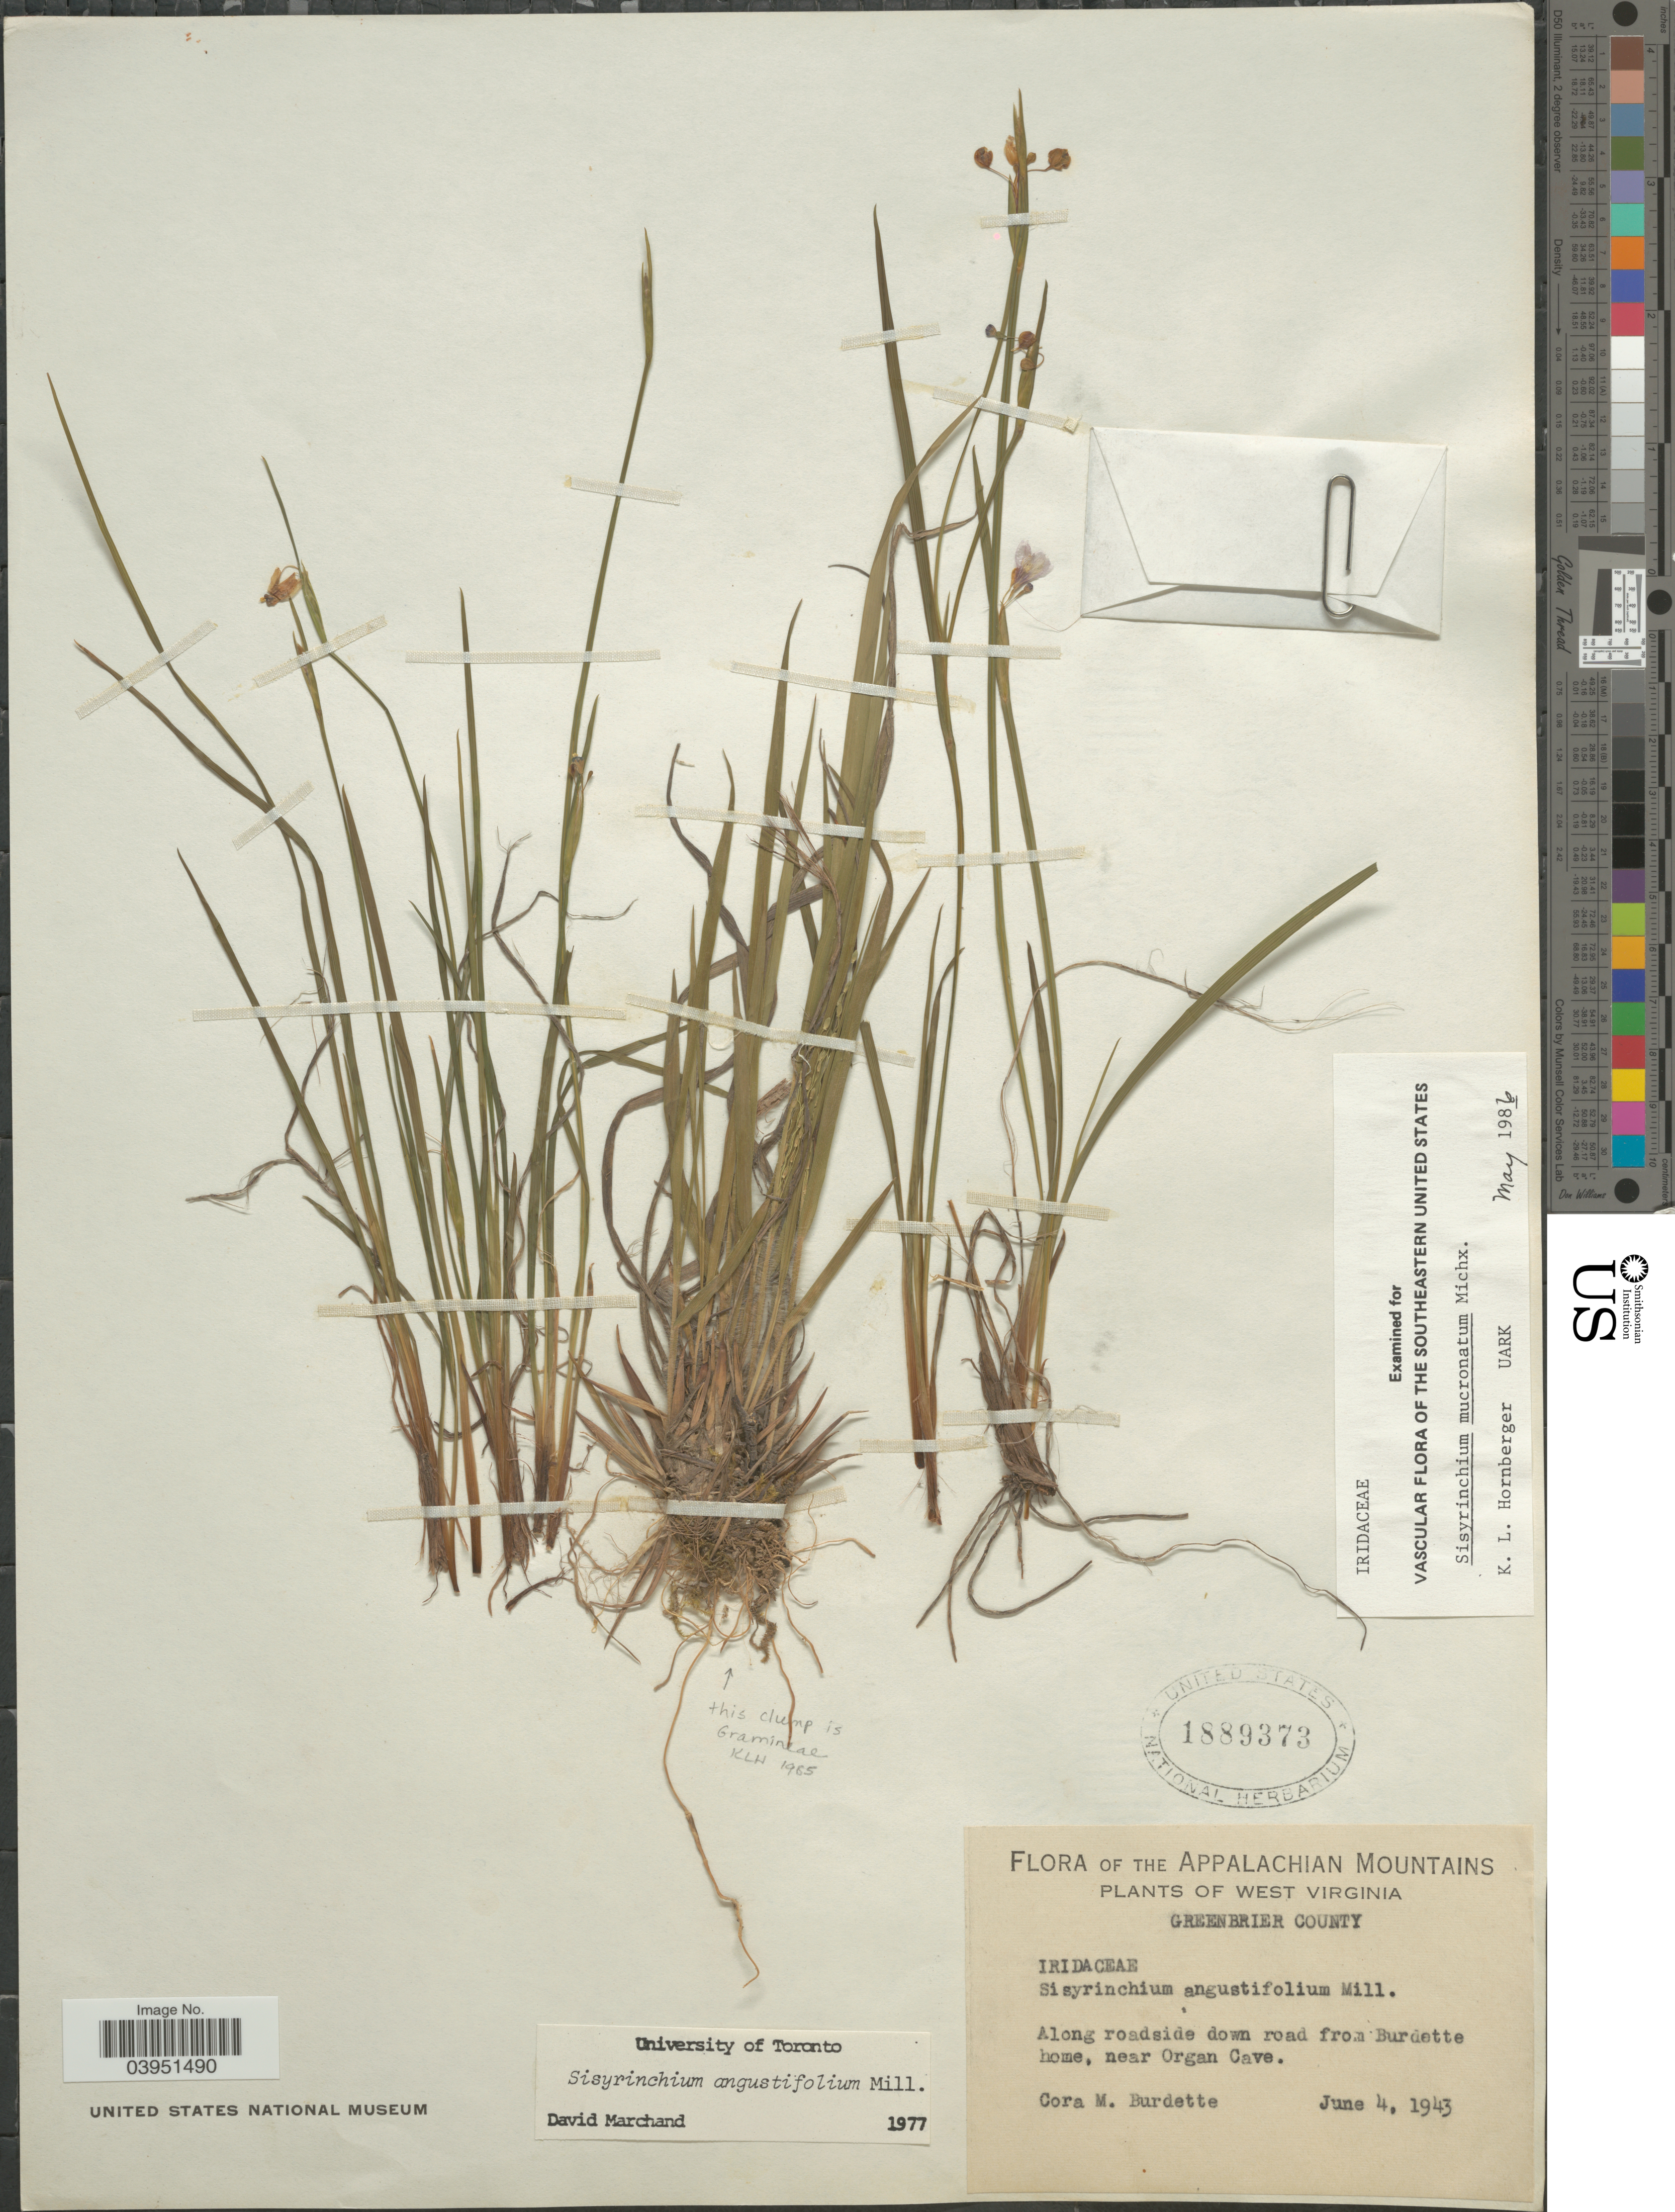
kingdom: Plantae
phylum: Tracheophyta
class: Liliopsida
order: Asparagales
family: Iridaceae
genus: Sisyrinchium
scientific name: Sisyrinchium mucronatum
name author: Michx.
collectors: C. Burdette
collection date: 1943-06-04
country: United States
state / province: West Virginia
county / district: Greenbrier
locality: The Appalachian Mountains. Greenbrier County. Along roadside down road from Burdette home, near Organ Cave.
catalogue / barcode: US 1889373